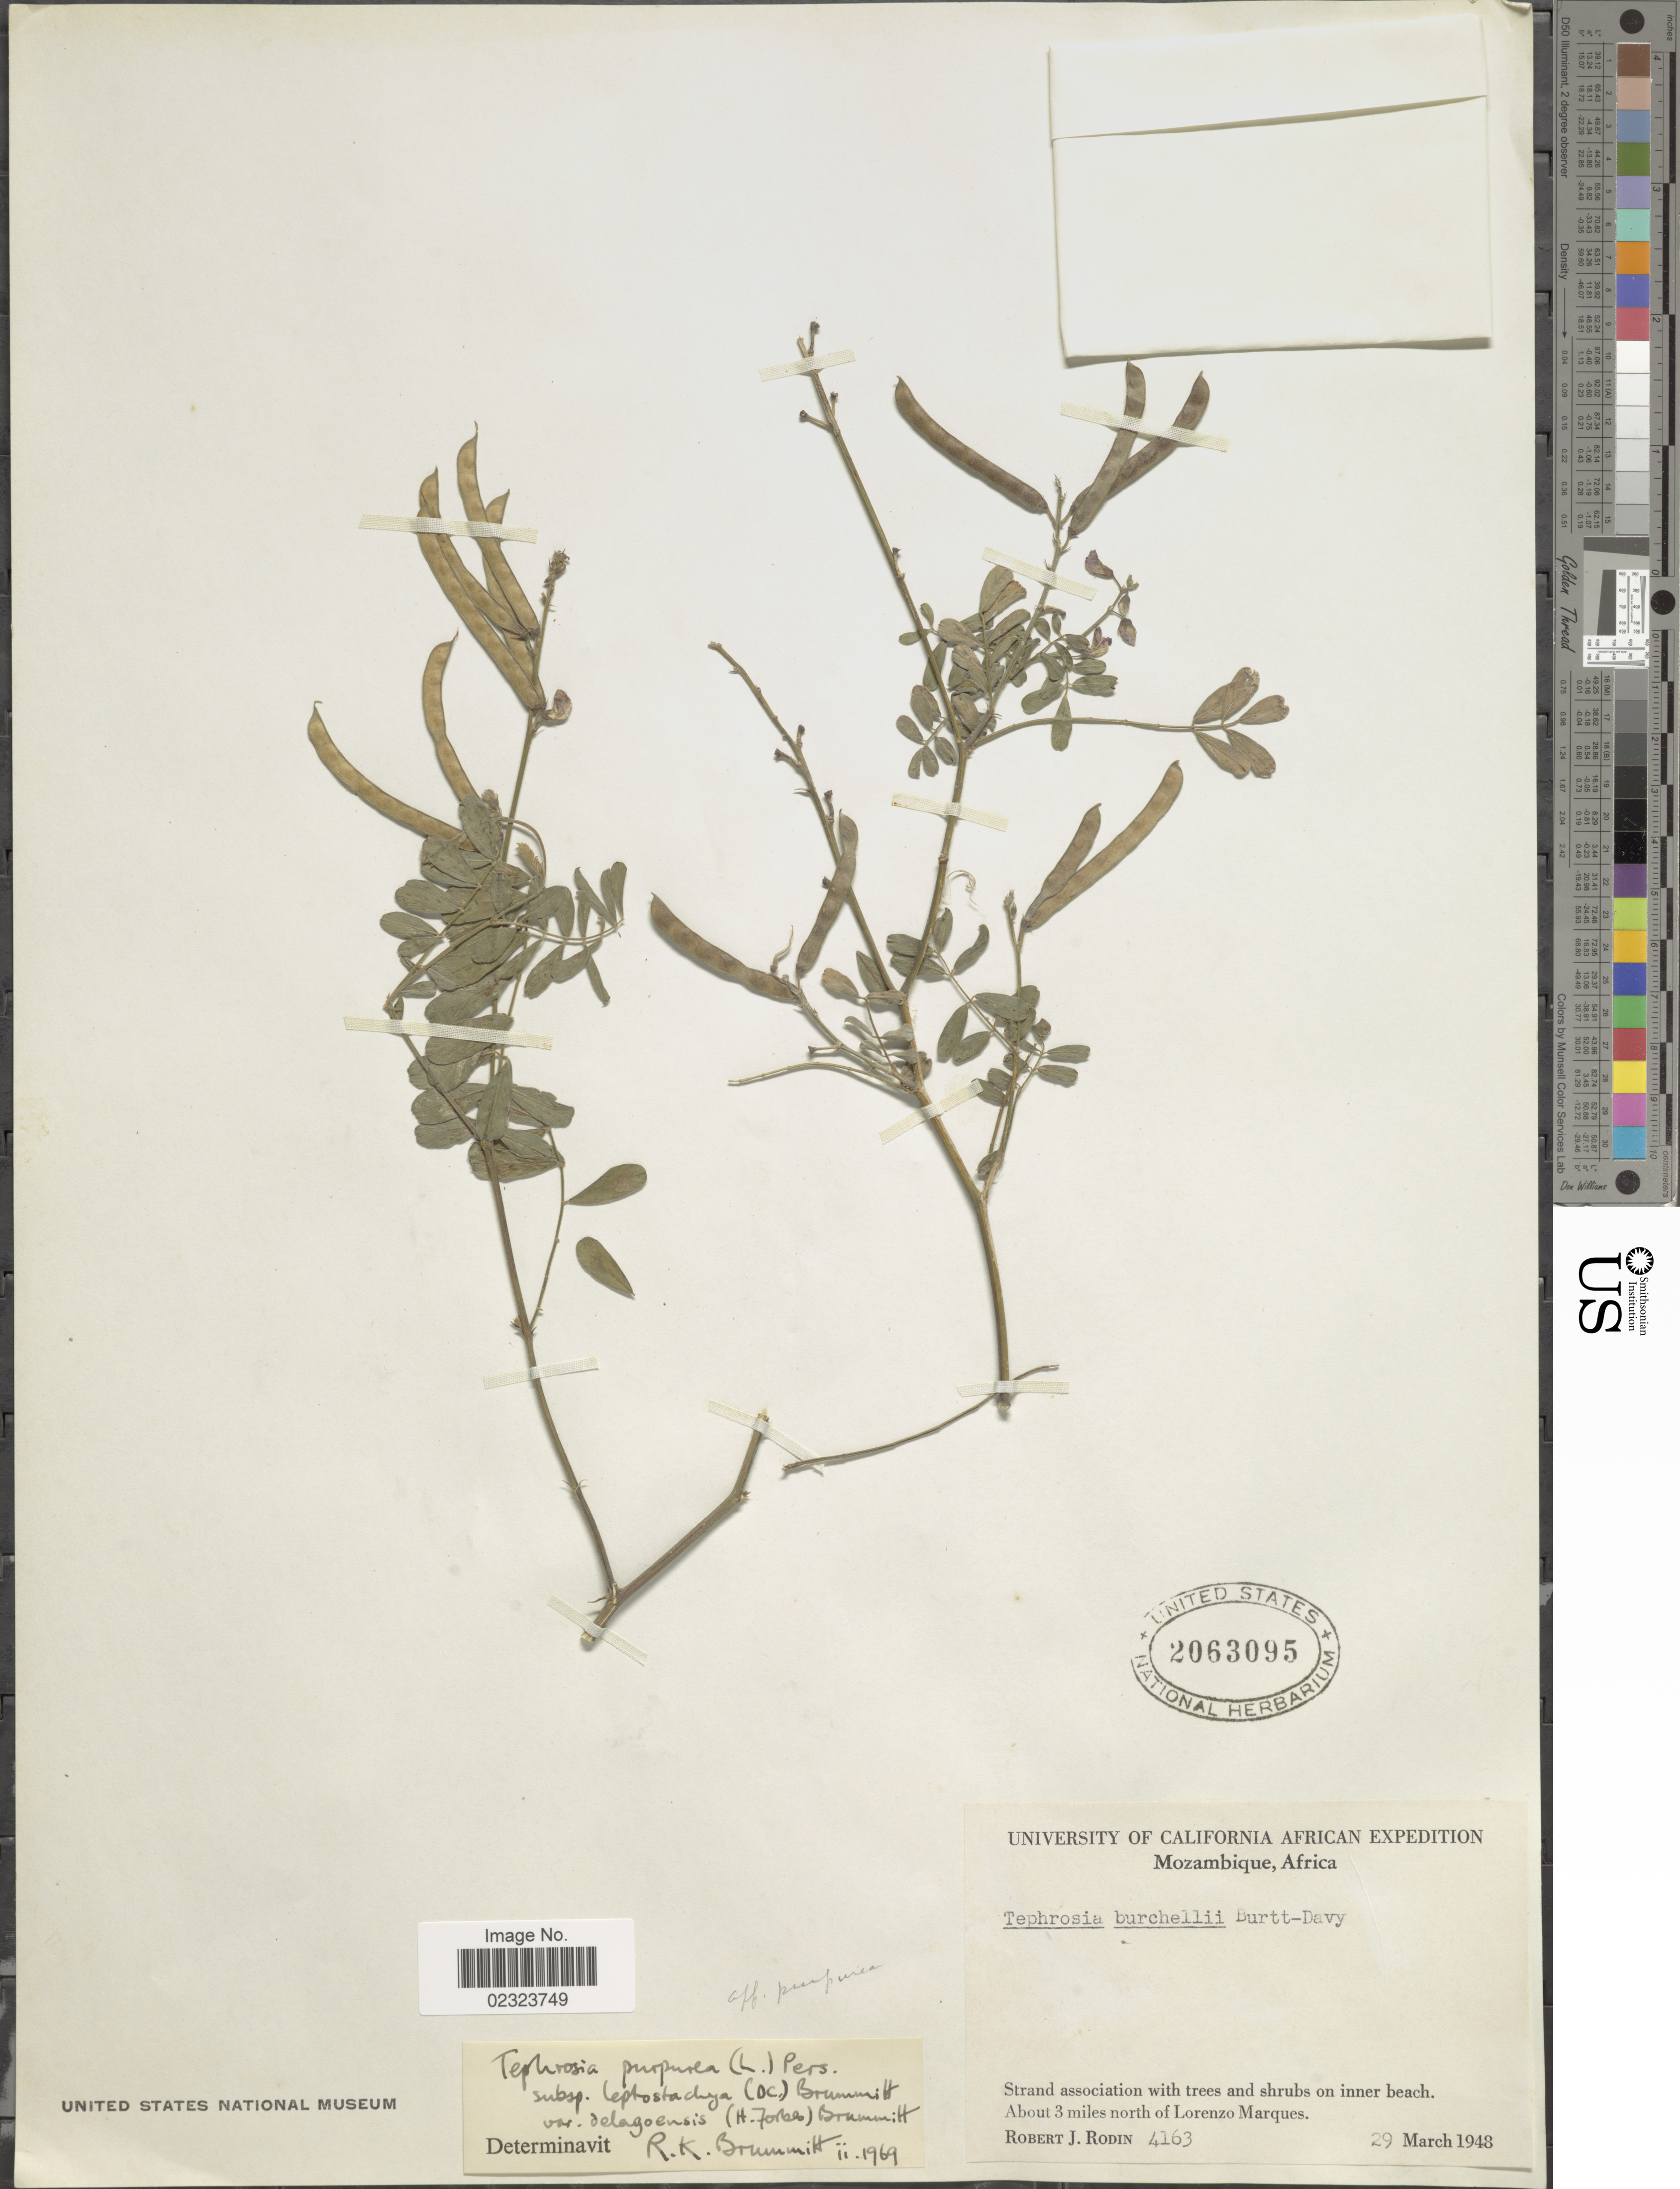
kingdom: Plantae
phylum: Tracheophyta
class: Magnoliopsida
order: Fabales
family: Fabaceae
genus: Tephrosia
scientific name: Tephrosia purpurea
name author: (L.) Pers.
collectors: R. J. Rodin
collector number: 4163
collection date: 1948-03-29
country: Mozambique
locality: Strand association with trees and shrubs on inner beach, about 3 miles north of Lorenzo Marques.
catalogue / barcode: US 2063095